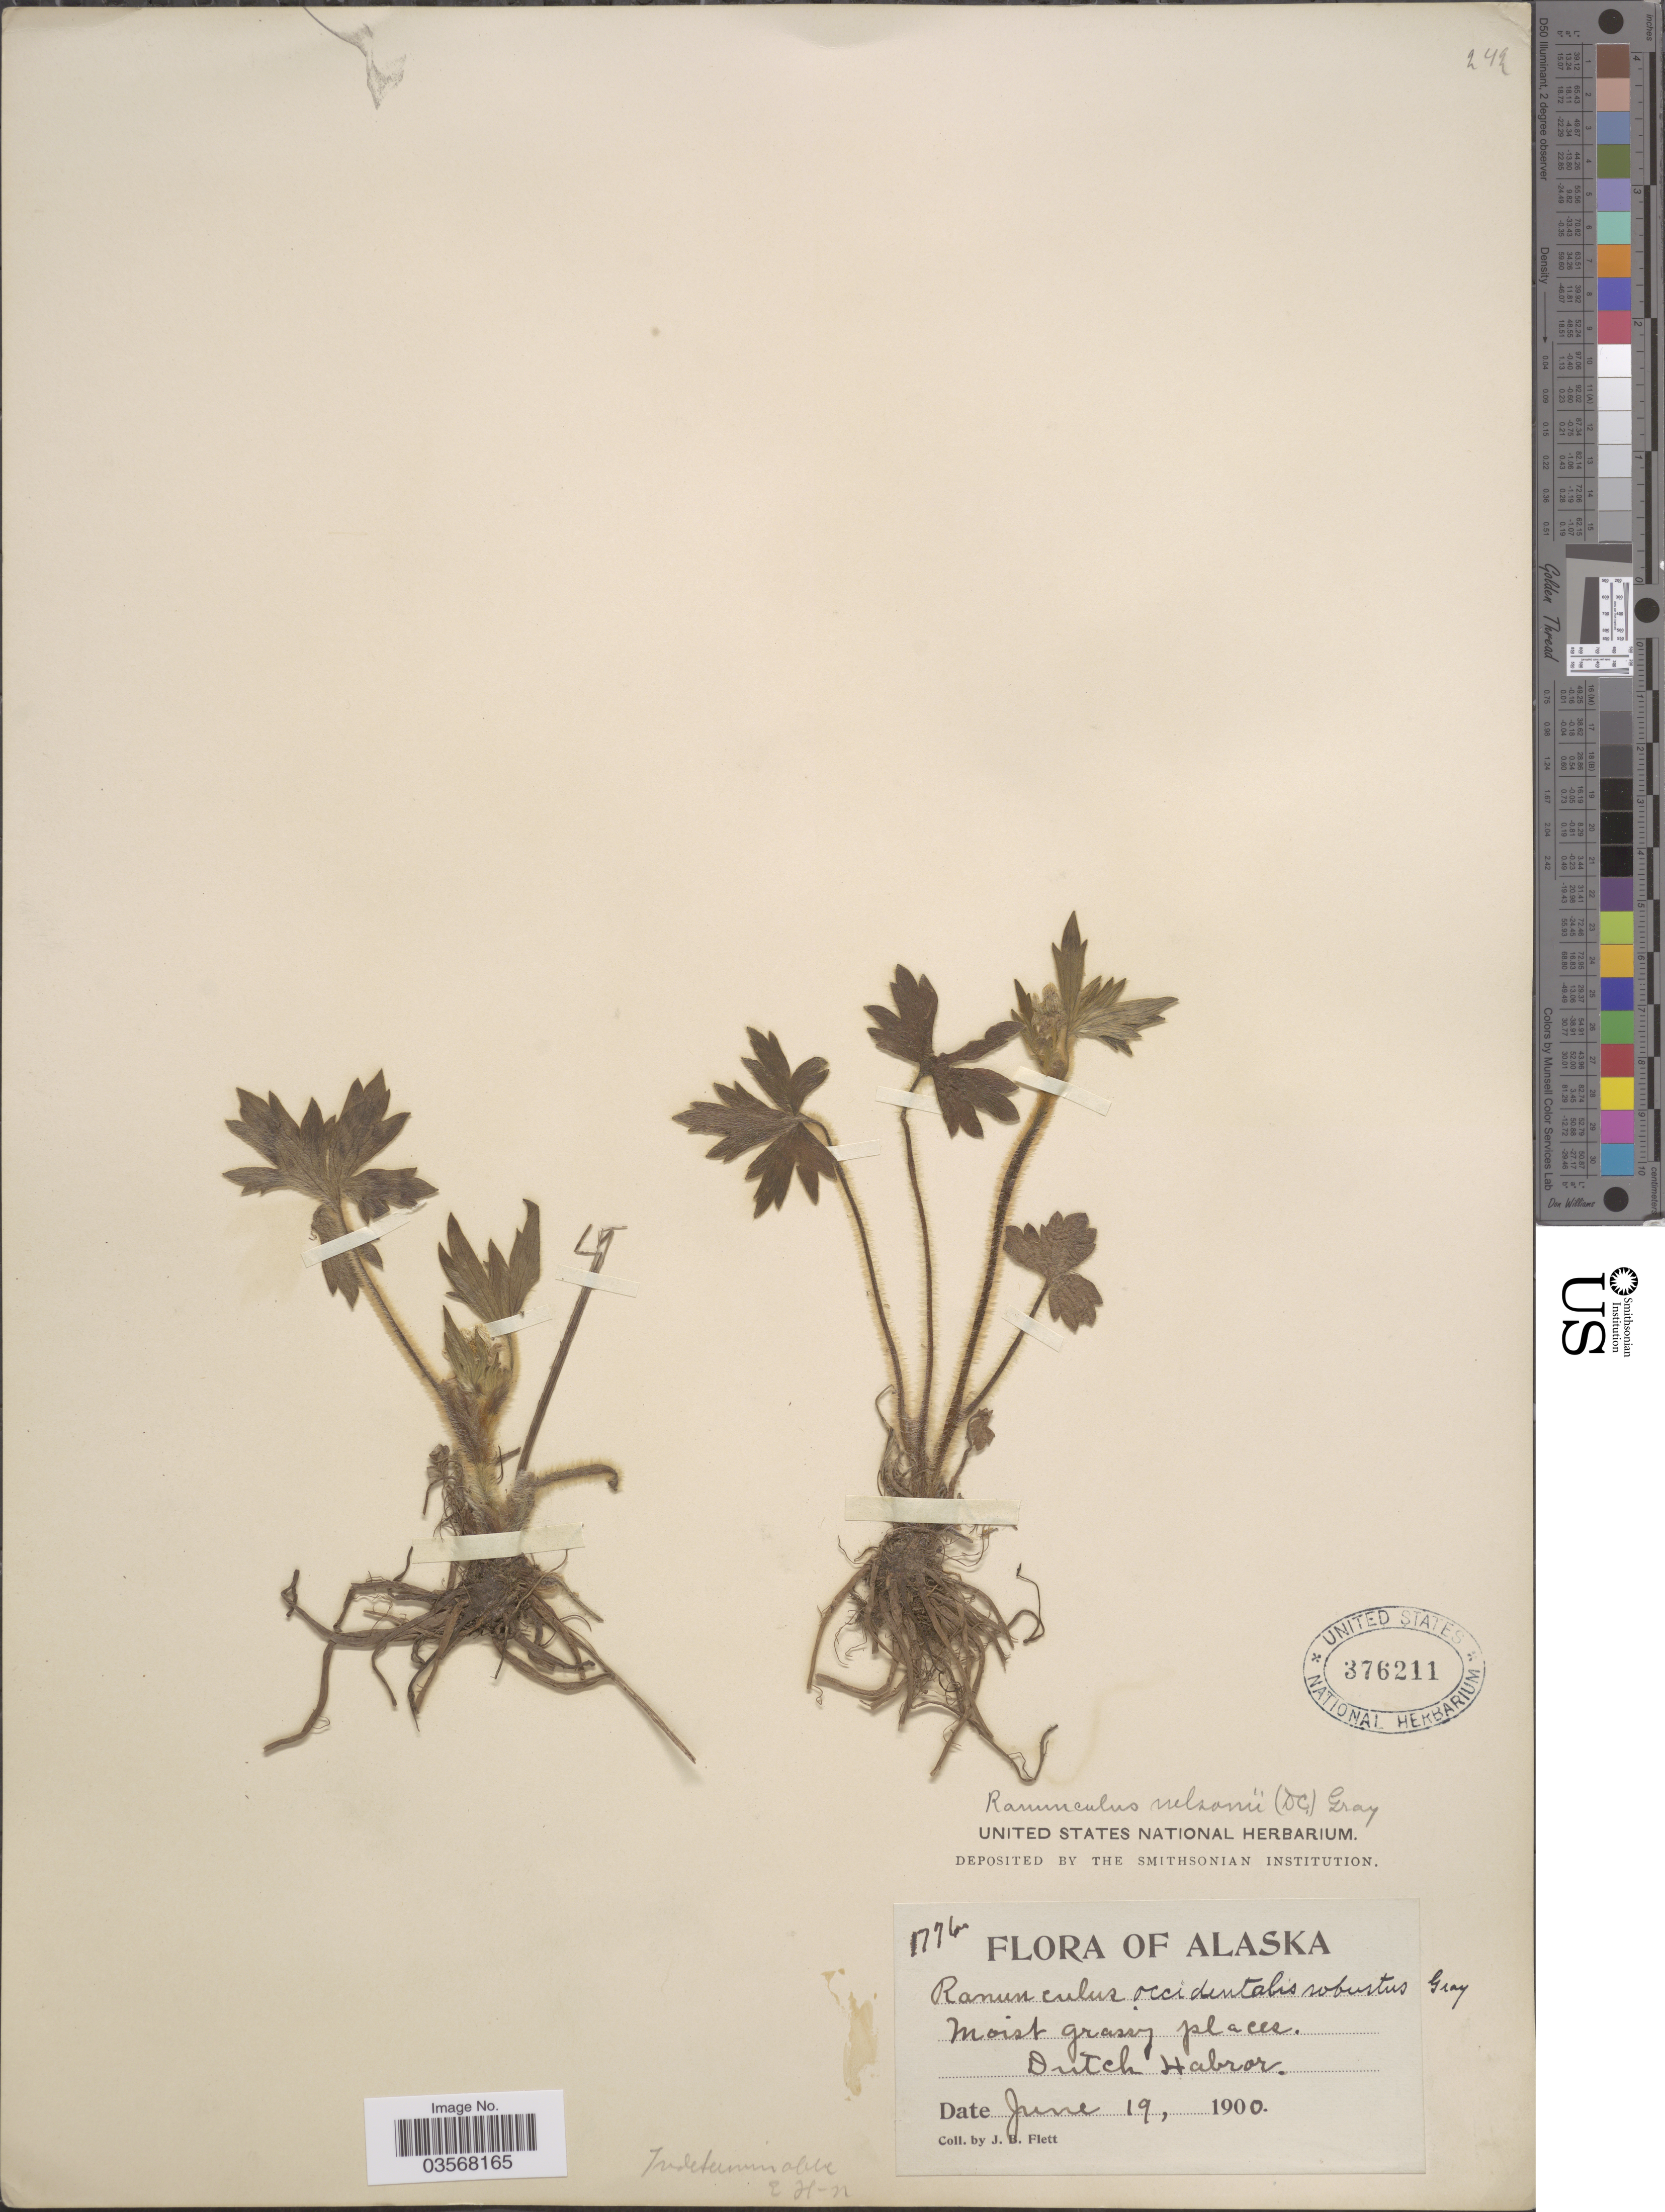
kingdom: Plantae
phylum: Tracheophyta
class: Magnoliopsida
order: Ranunculales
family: Ranunculaceae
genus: Ranunculus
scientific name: Ranunculus occidentalis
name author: Nutt.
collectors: J. Flett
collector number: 1776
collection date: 1900-06-19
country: United States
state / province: Alaska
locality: Dutch Harbor.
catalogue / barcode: US 376211